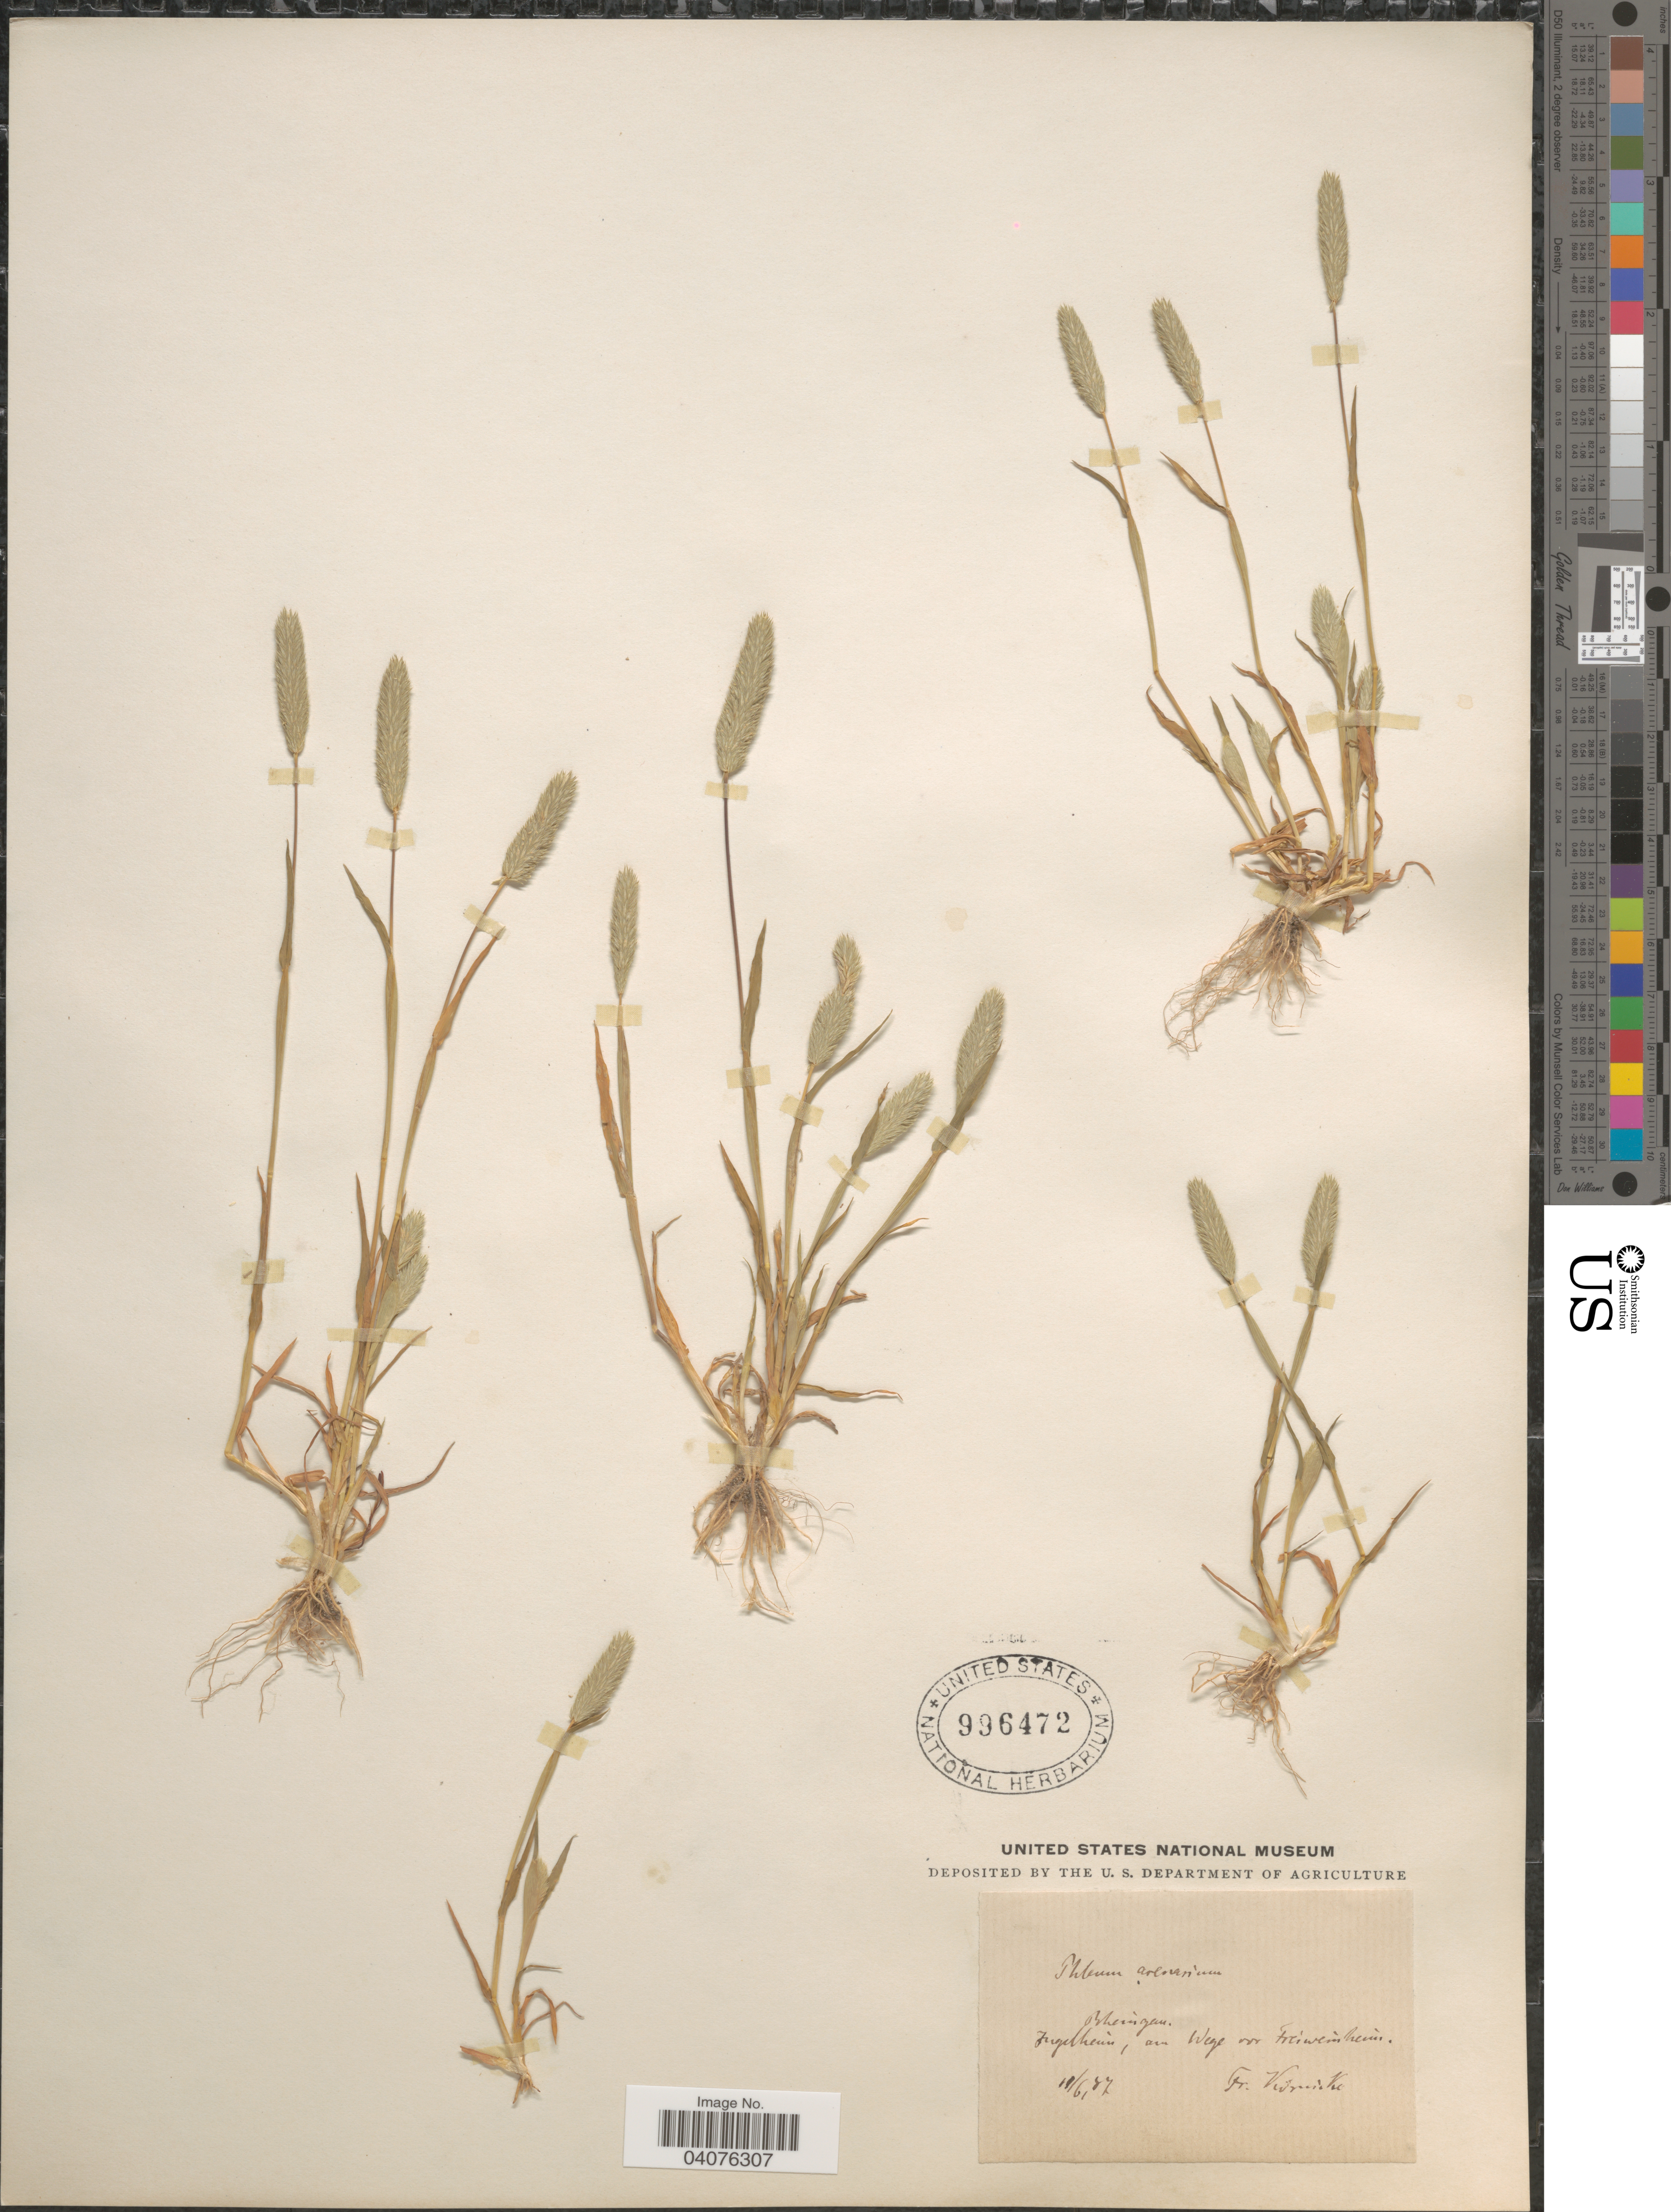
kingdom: Plantae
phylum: Tracheophyta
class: Liliopsida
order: Poales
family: Poaceae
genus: Phleum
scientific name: Phleum arenarium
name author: L.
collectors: Koczicki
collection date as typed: Transcribed d/m/y: 18/6/87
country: Germany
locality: Bheringan. Fugelheim, au Wege von Freiweinheim.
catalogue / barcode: US 996472